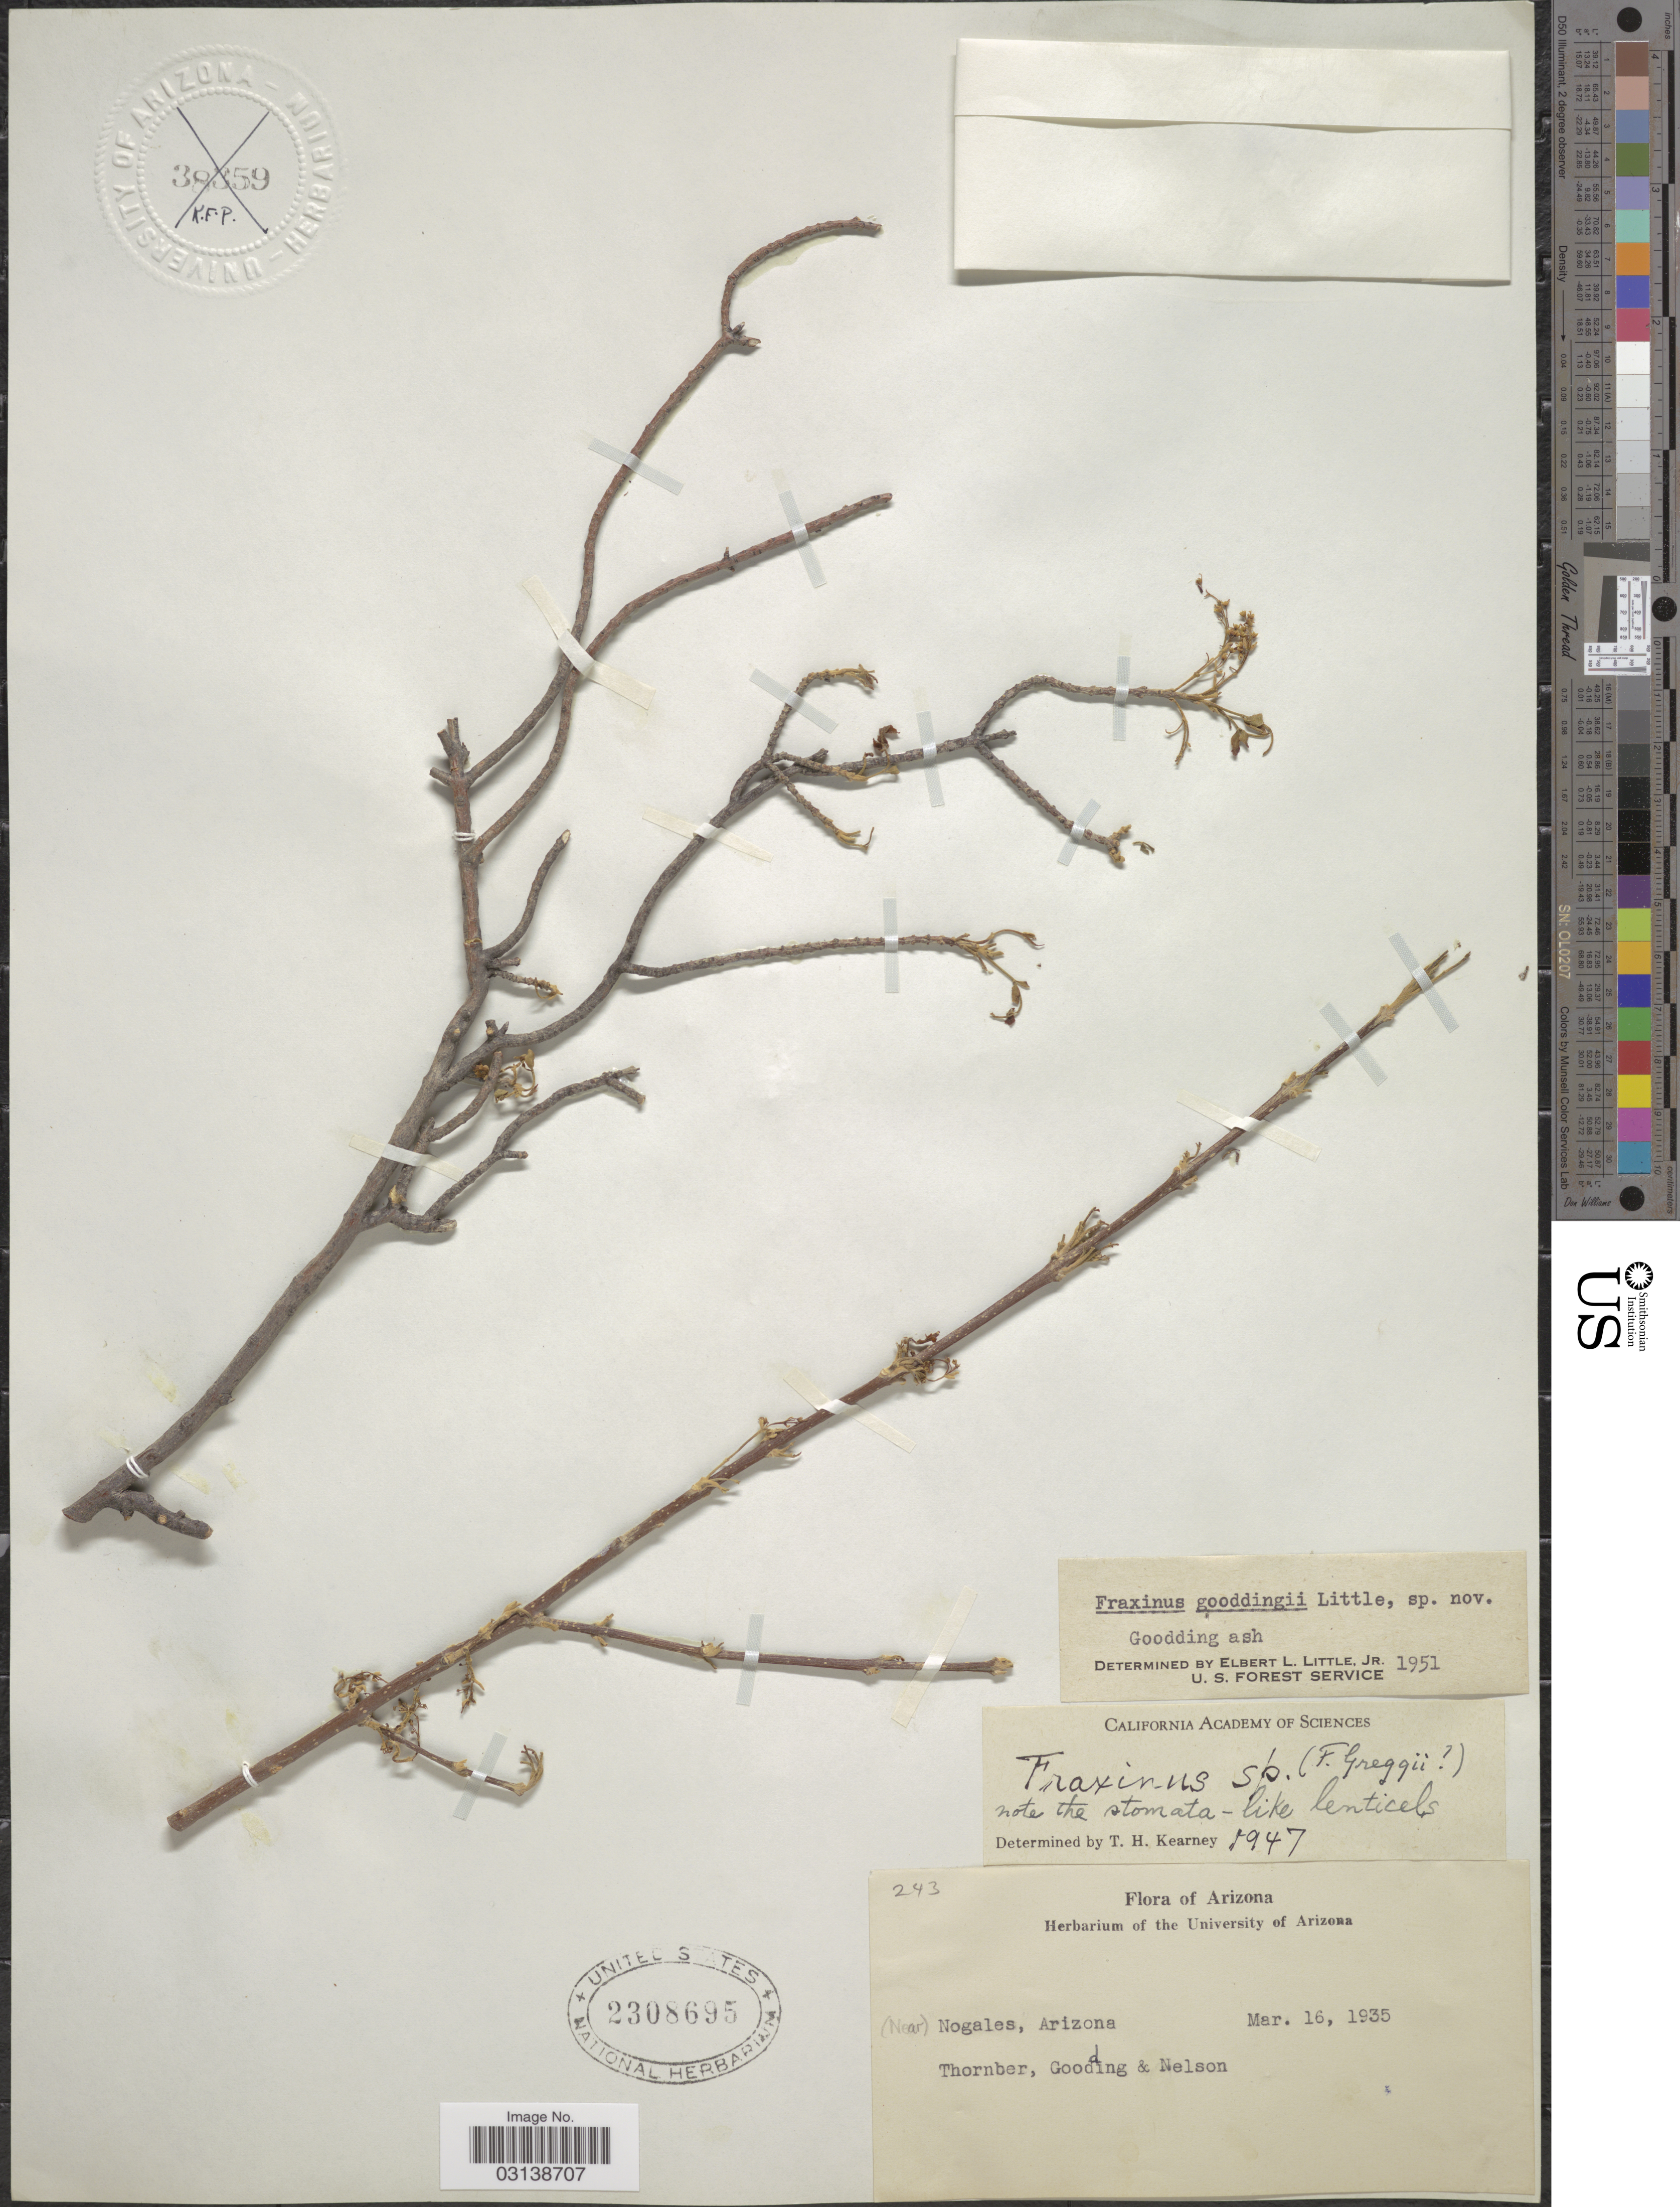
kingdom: Plantae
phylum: Tracheophyta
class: Magnoliopsida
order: Lamiales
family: Oleaceae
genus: Fraxinus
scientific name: Fraxinus gooddingii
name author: Little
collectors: -. Thornber, Goodding & Nelson, --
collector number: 243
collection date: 1935-03-16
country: United States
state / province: Arizona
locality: (Near) Nogales.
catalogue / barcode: US 2308695